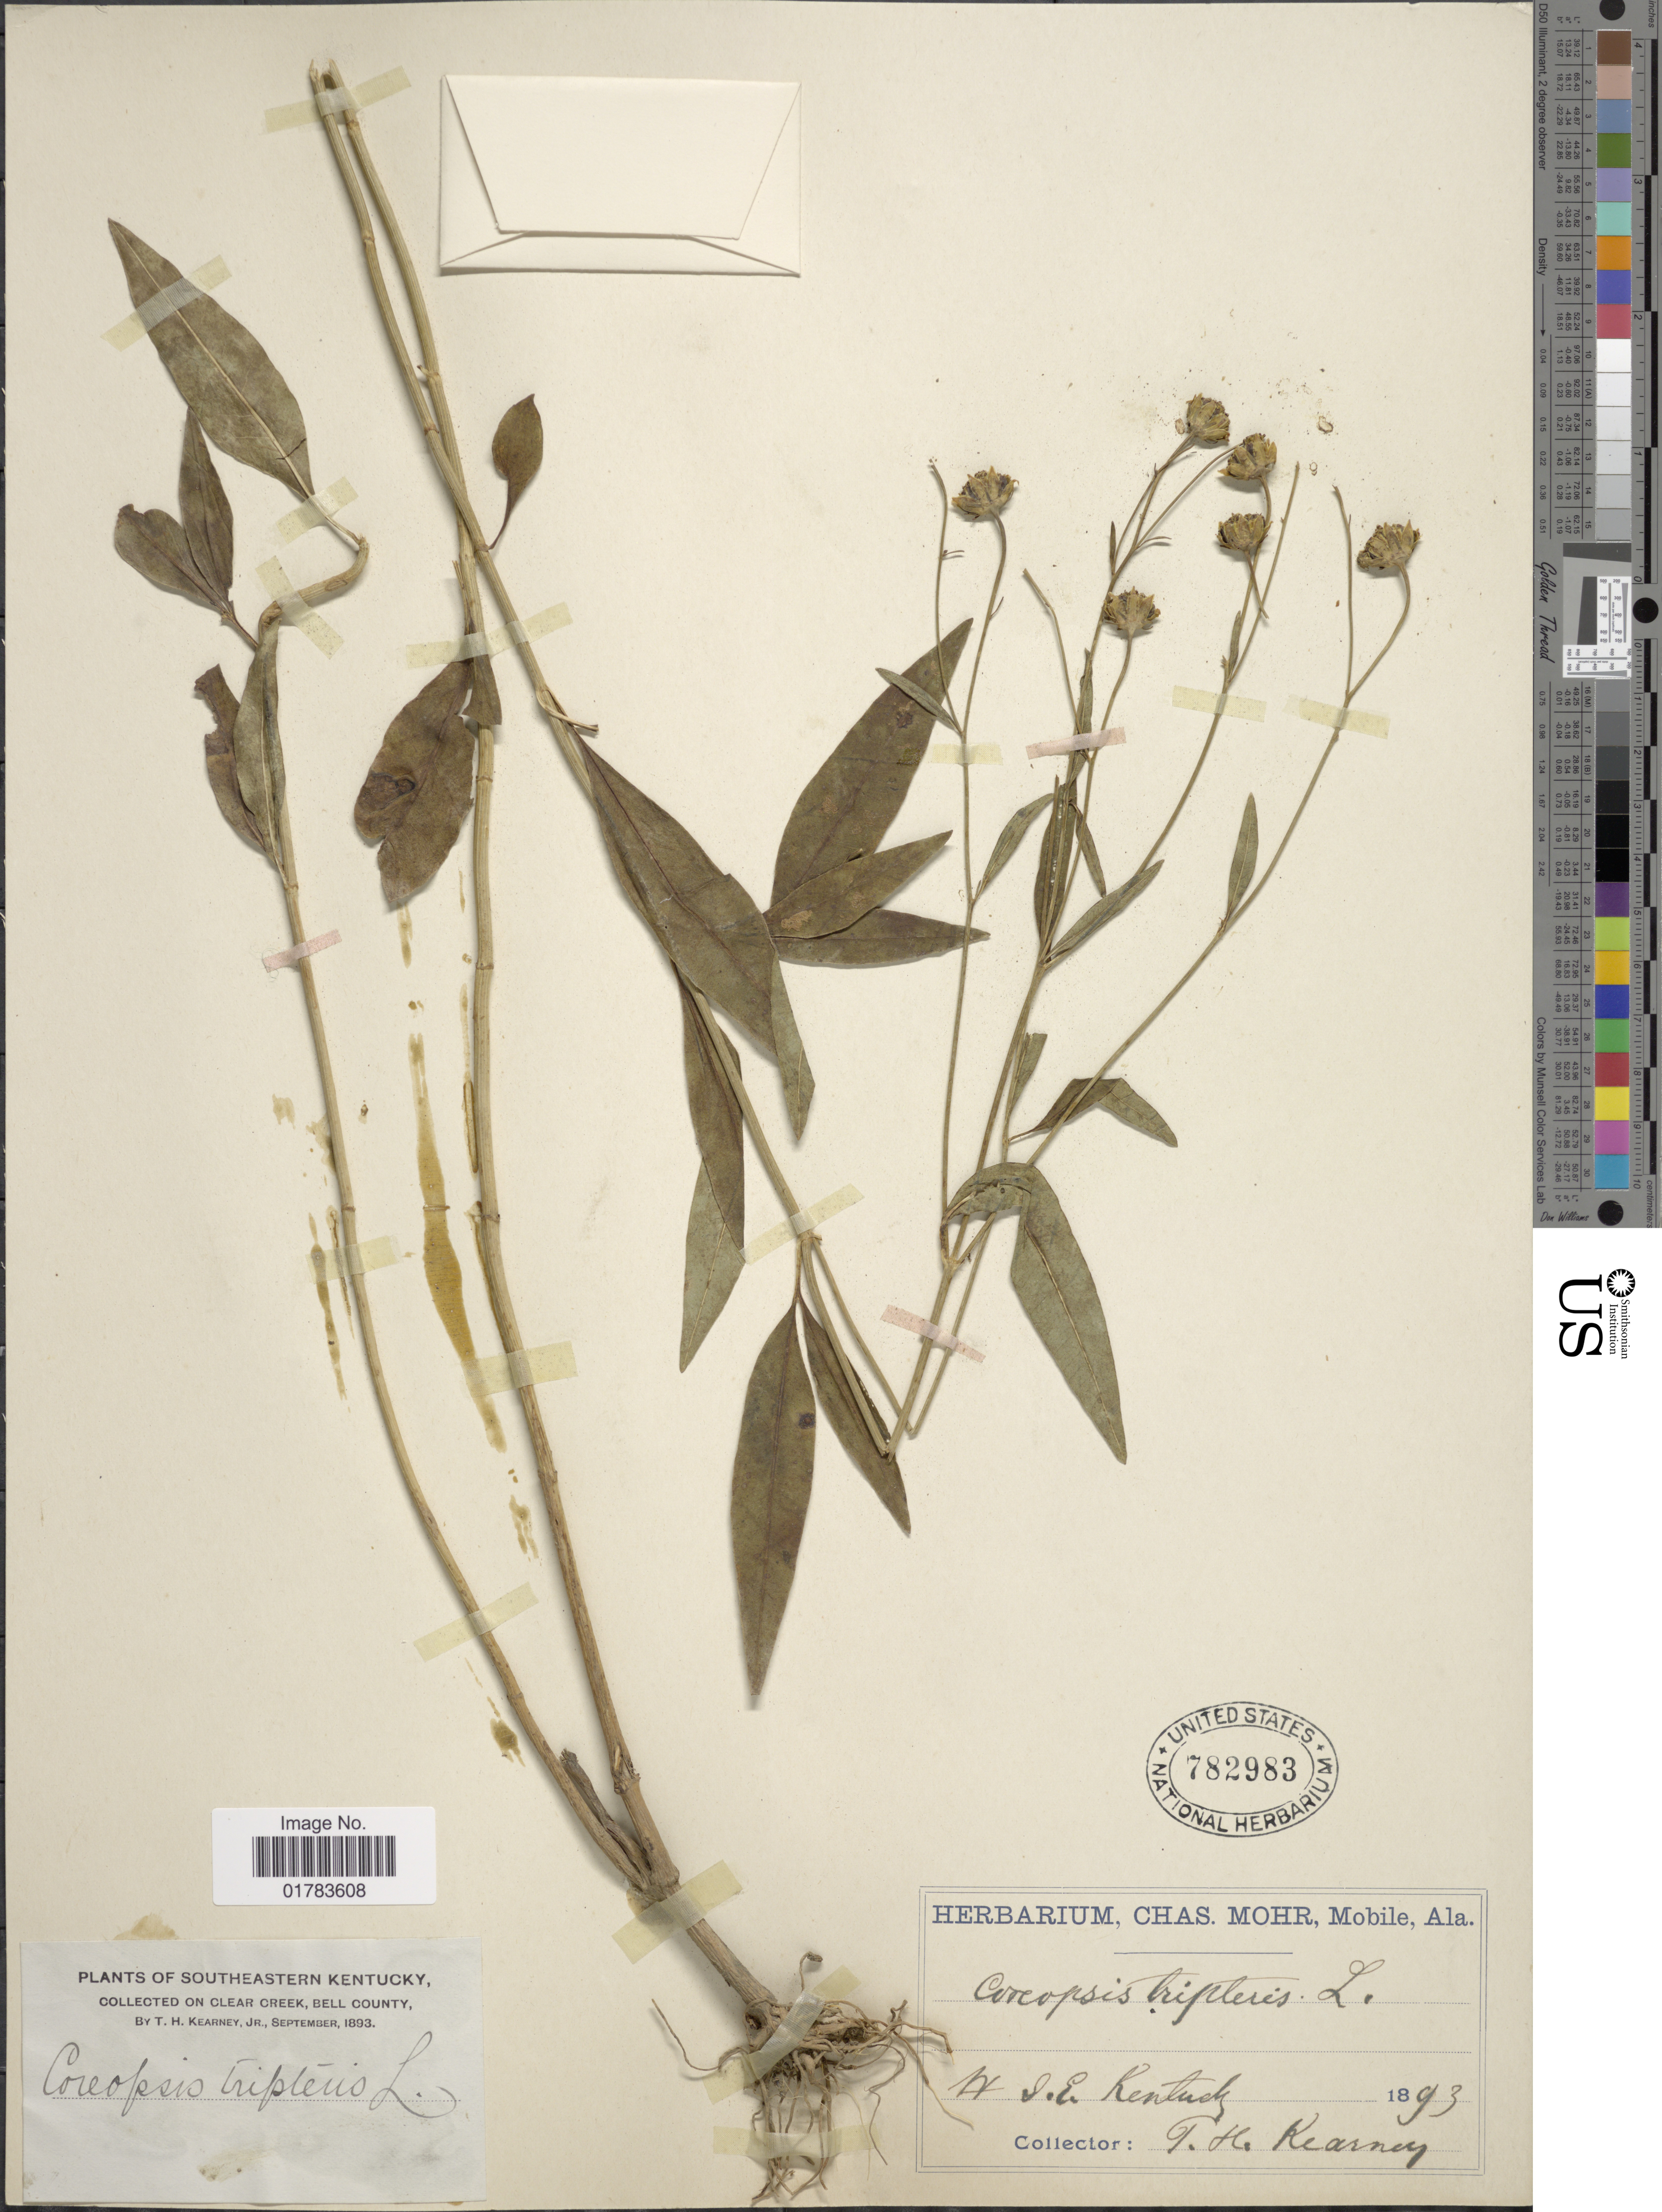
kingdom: Plantae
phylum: Tracheophyta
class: Magnoliopsida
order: Asterales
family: Asteraceae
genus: Coreopsis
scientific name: Coreopsis tripteris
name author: L.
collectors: T. H. Kearney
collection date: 1893-09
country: United States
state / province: Kentucky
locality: Southeastern Kentucky, Clear Creek, Bell County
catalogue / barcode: US 782983